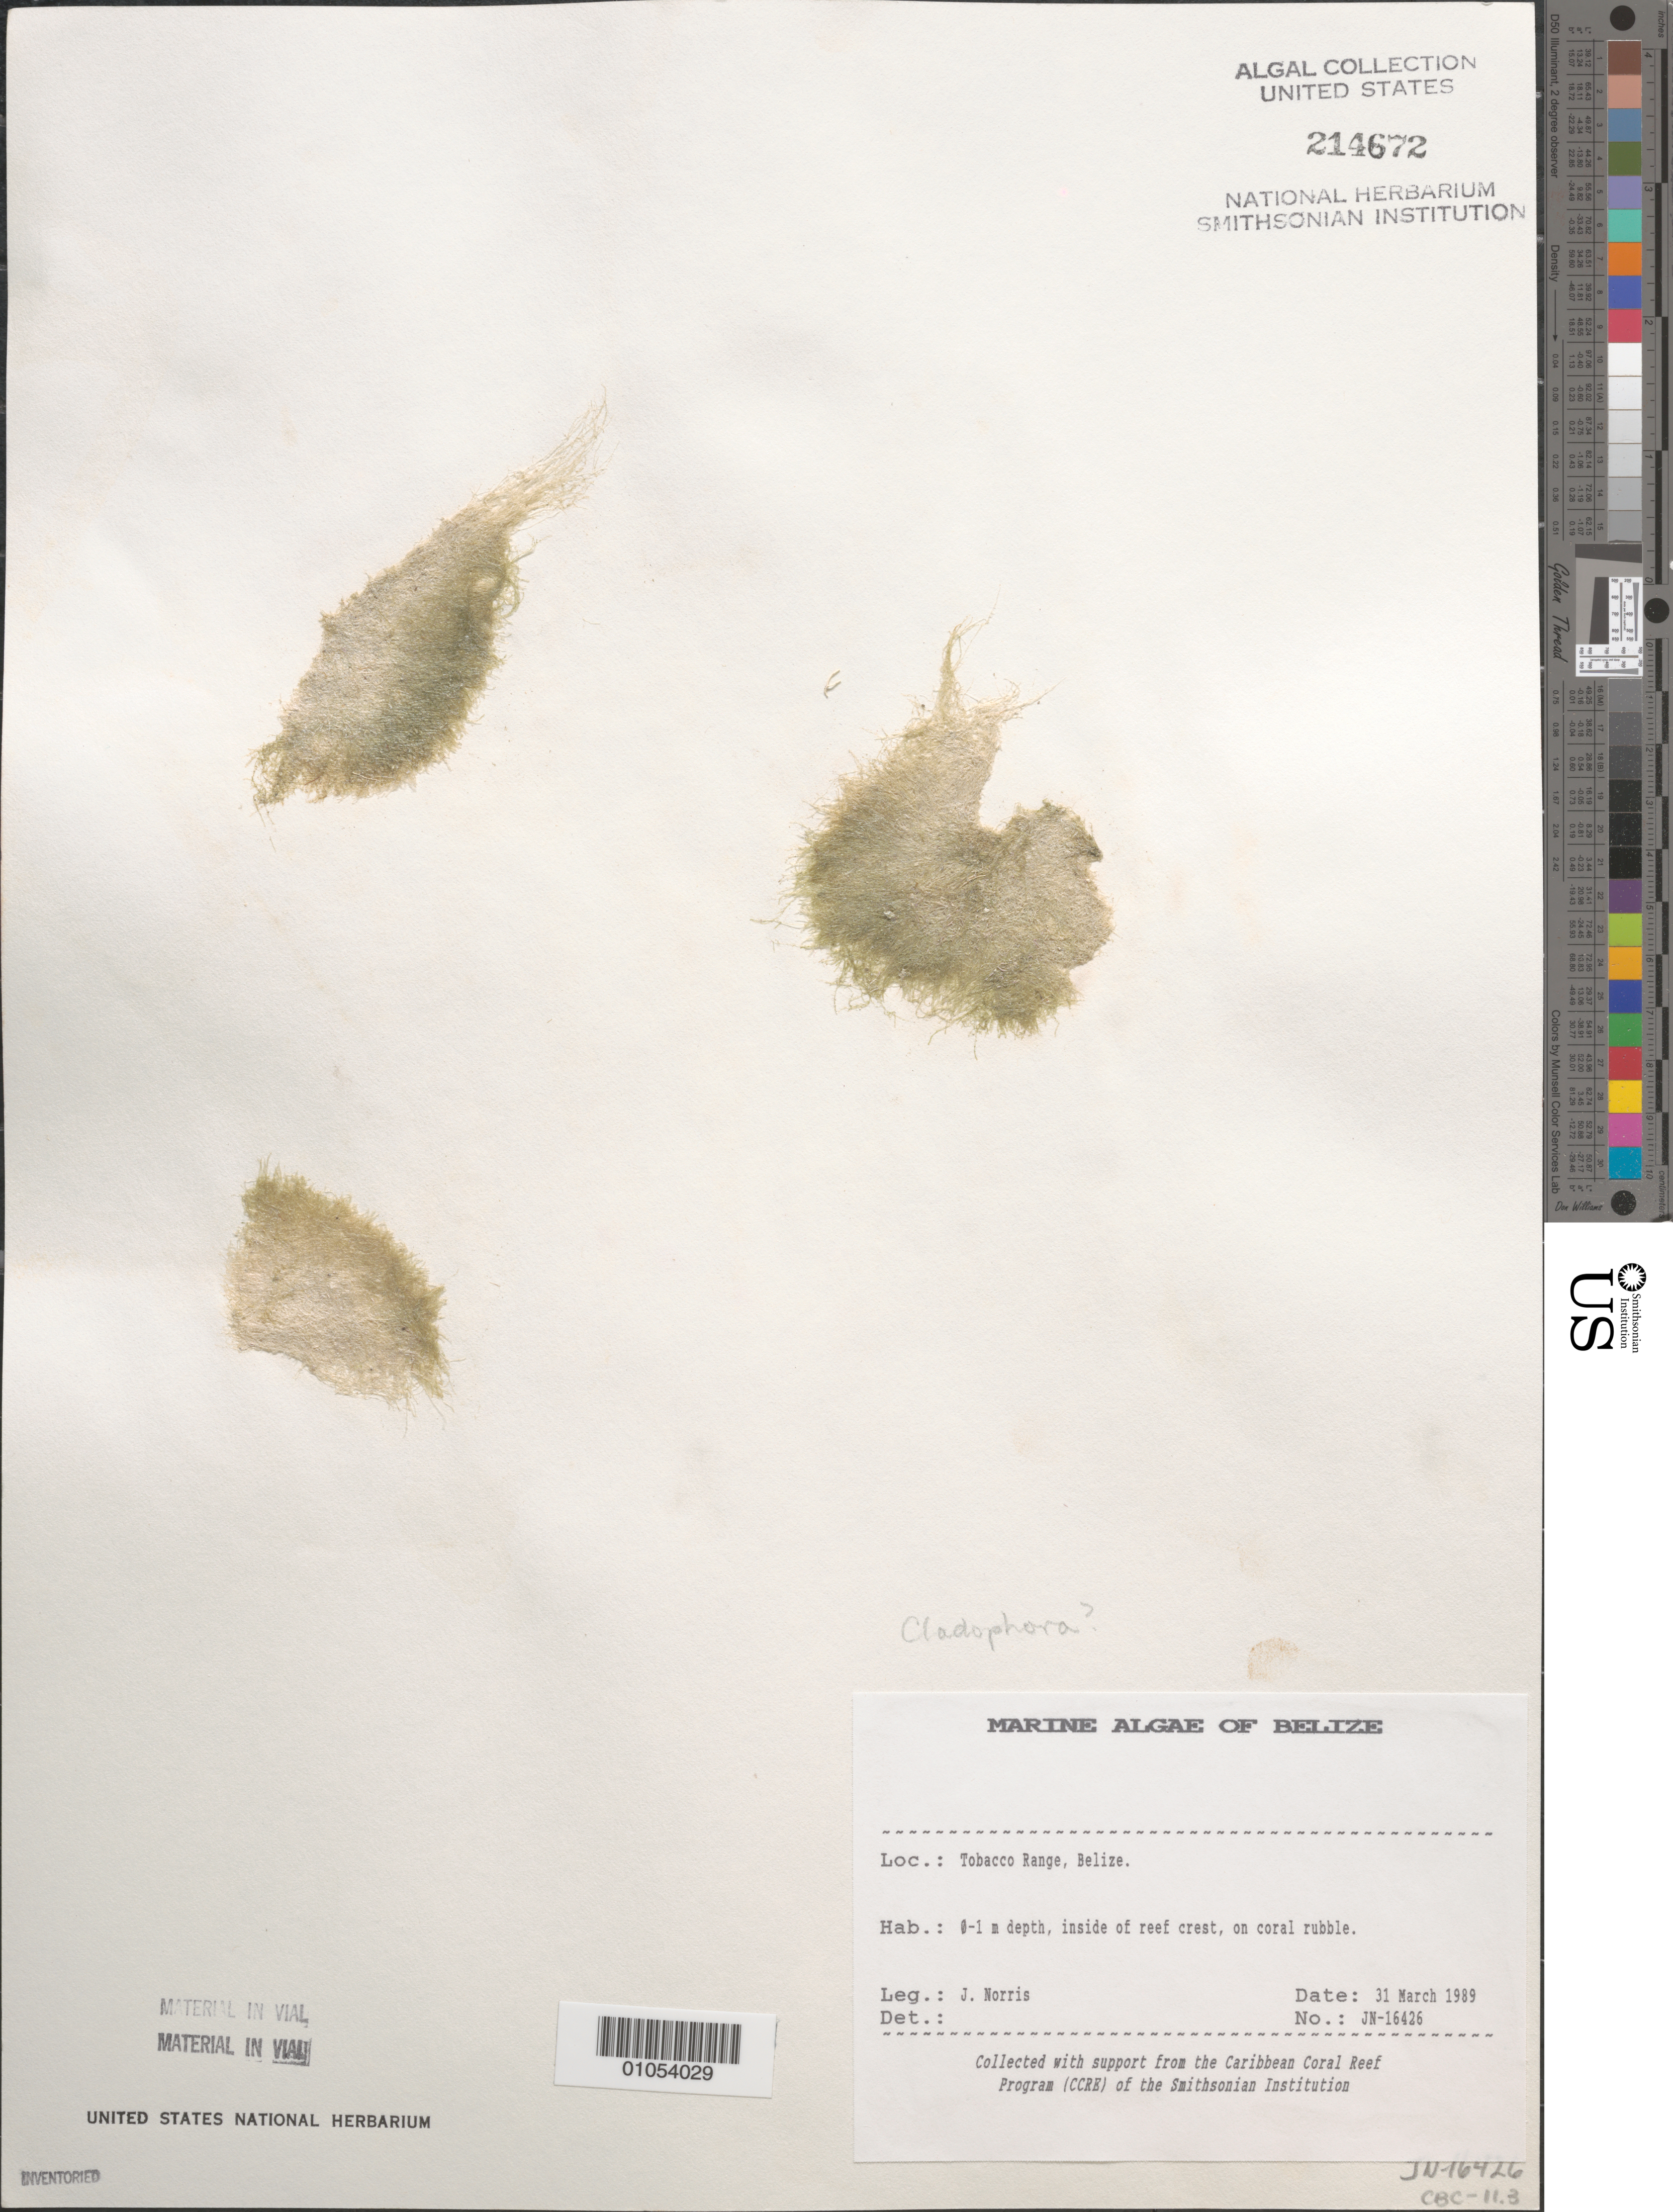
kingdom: Plantae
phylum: Chlorophyta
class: Ulvophyceae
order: Cladophorales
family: Cladophoraceae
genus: Cladophora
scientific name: Cladophora sp.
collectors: J. N. Norris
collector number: JN-16426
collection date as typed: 31 Mar 1989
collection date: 1989-03-31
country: Belize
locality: Tobacco Range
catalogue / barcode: US 214672